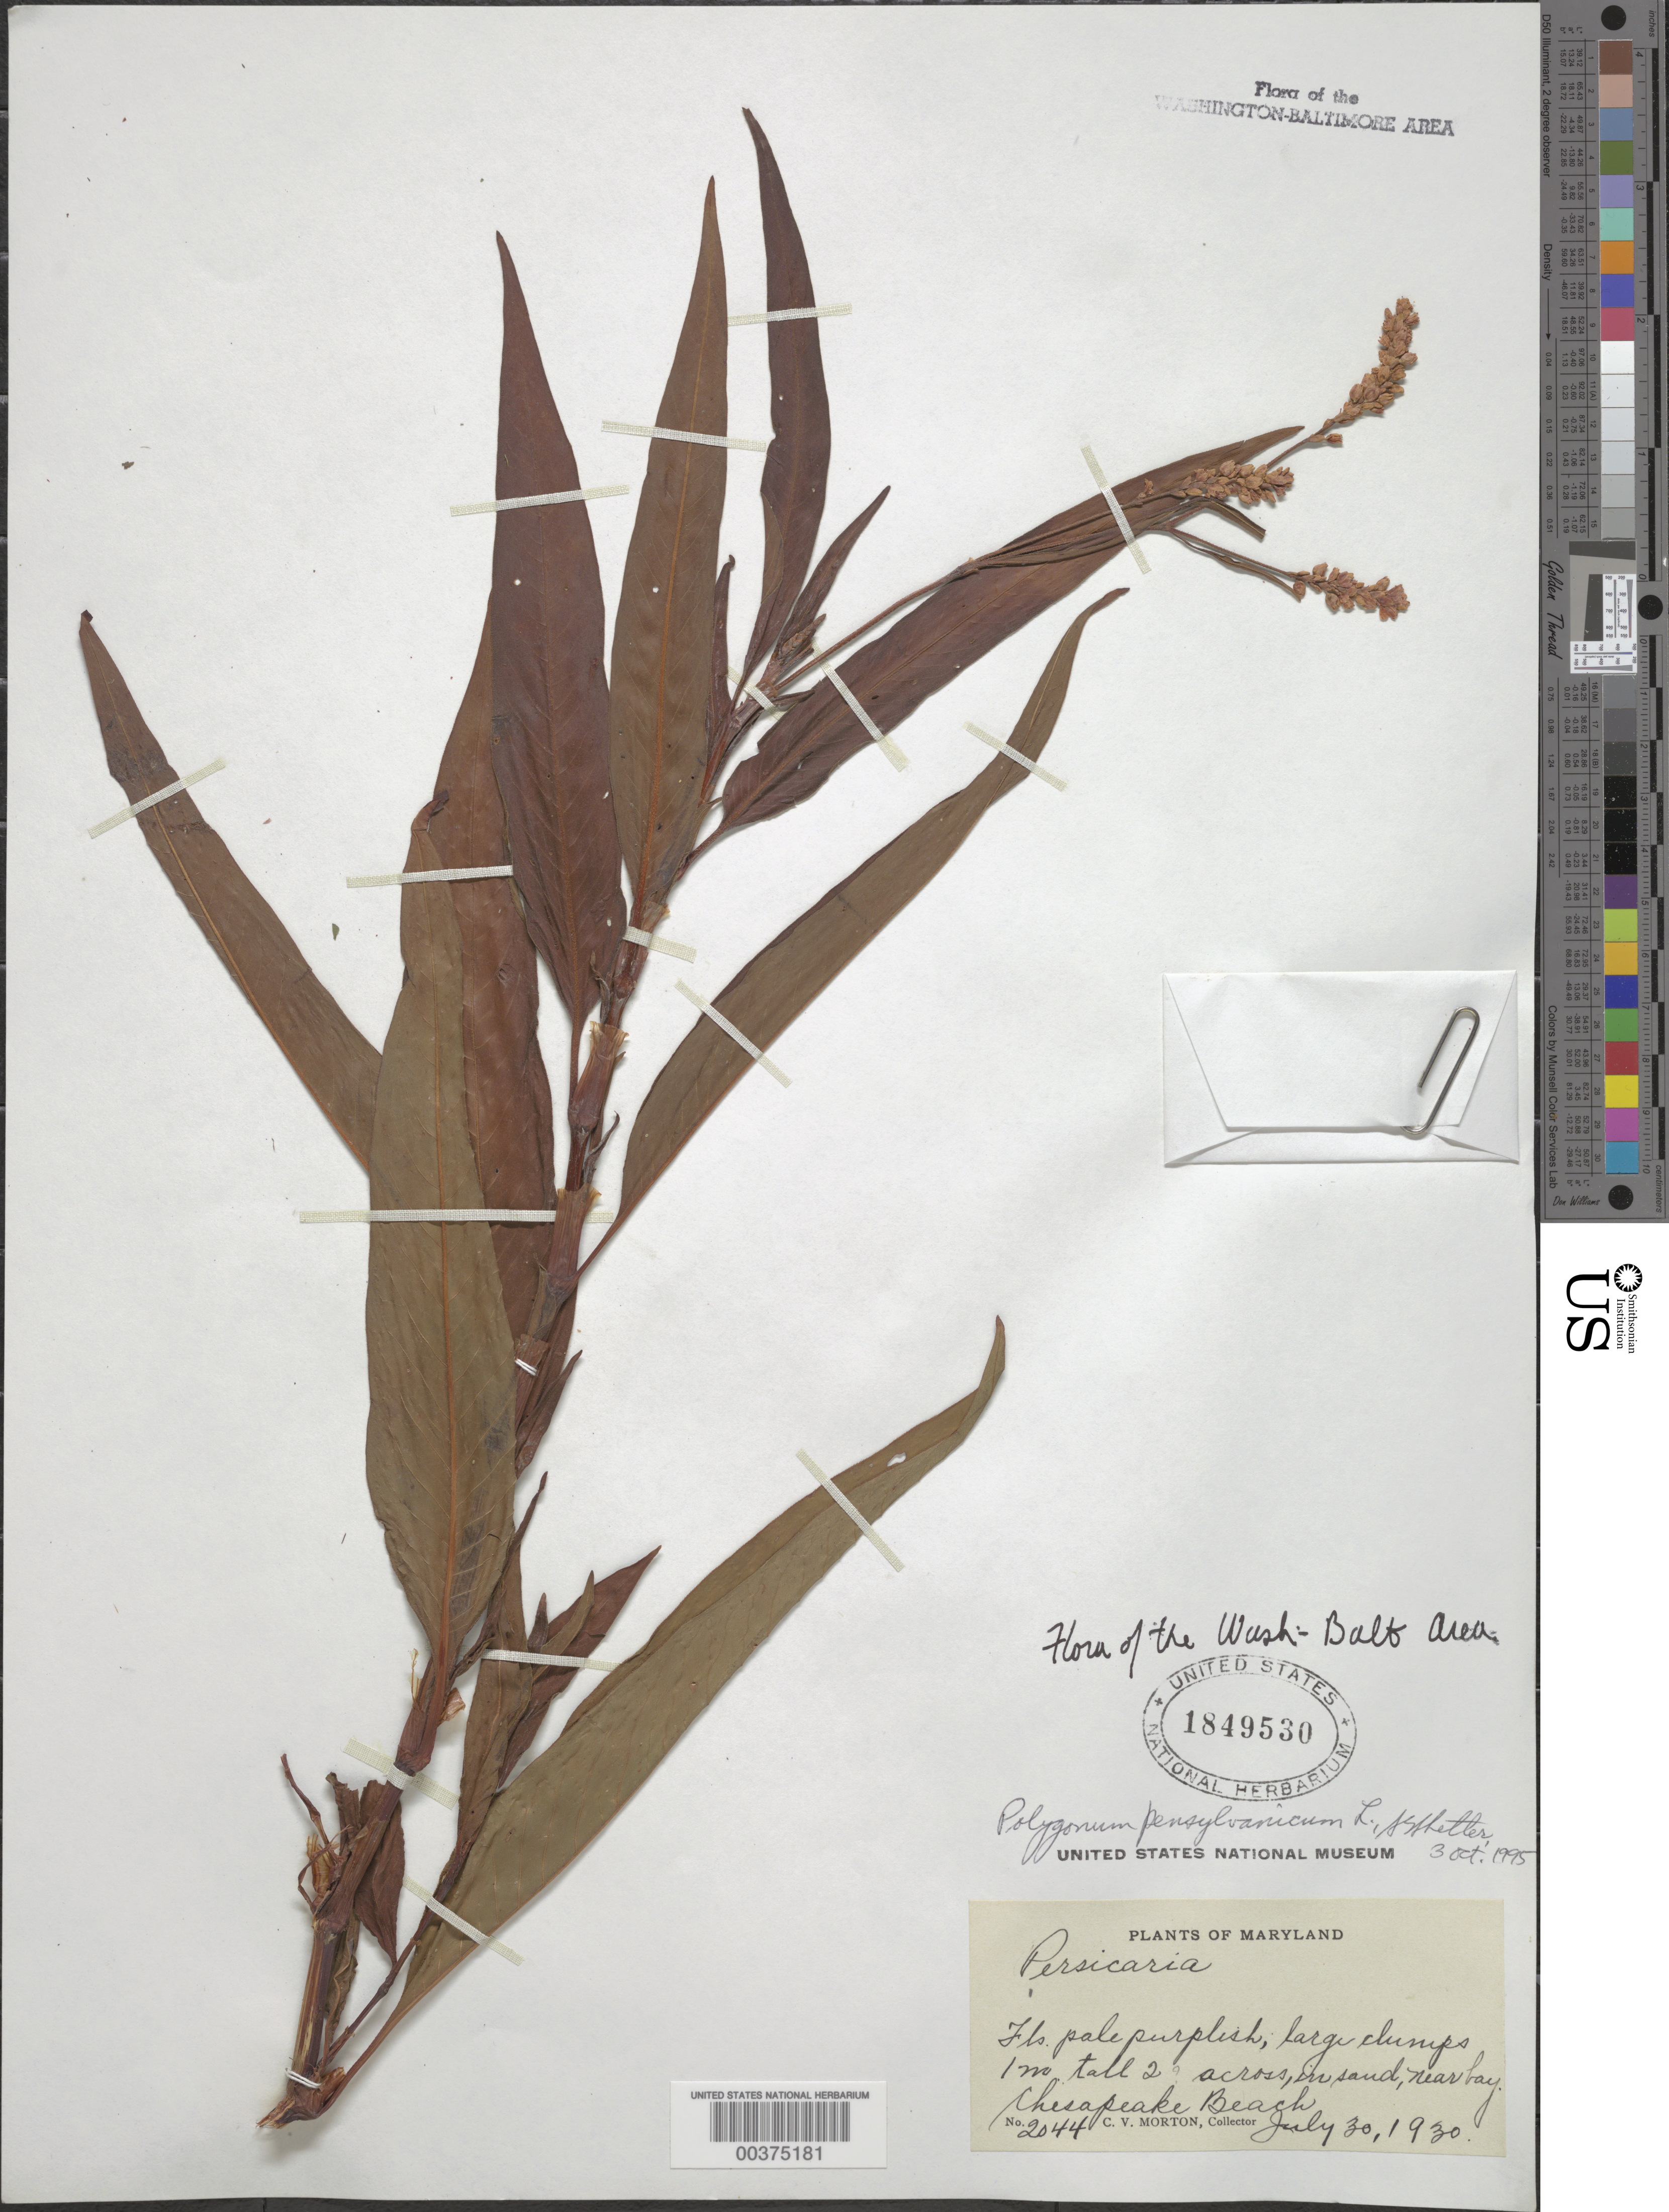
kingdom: Plantae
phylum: Tracheophyta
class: Magnoliopsida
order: Caryophyllales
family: Polygonaceae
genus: Persicaria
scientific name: Persicaria pensylvanica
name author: (L.) M. Gómez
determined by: Atha, D. E.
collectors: C. V. Morton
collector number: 2044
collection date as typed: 30 Jul 1930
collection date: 1930-07-30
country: United States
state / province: Maryland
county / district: Calvert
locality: Chesapeake Beach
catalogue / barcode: US 1849530